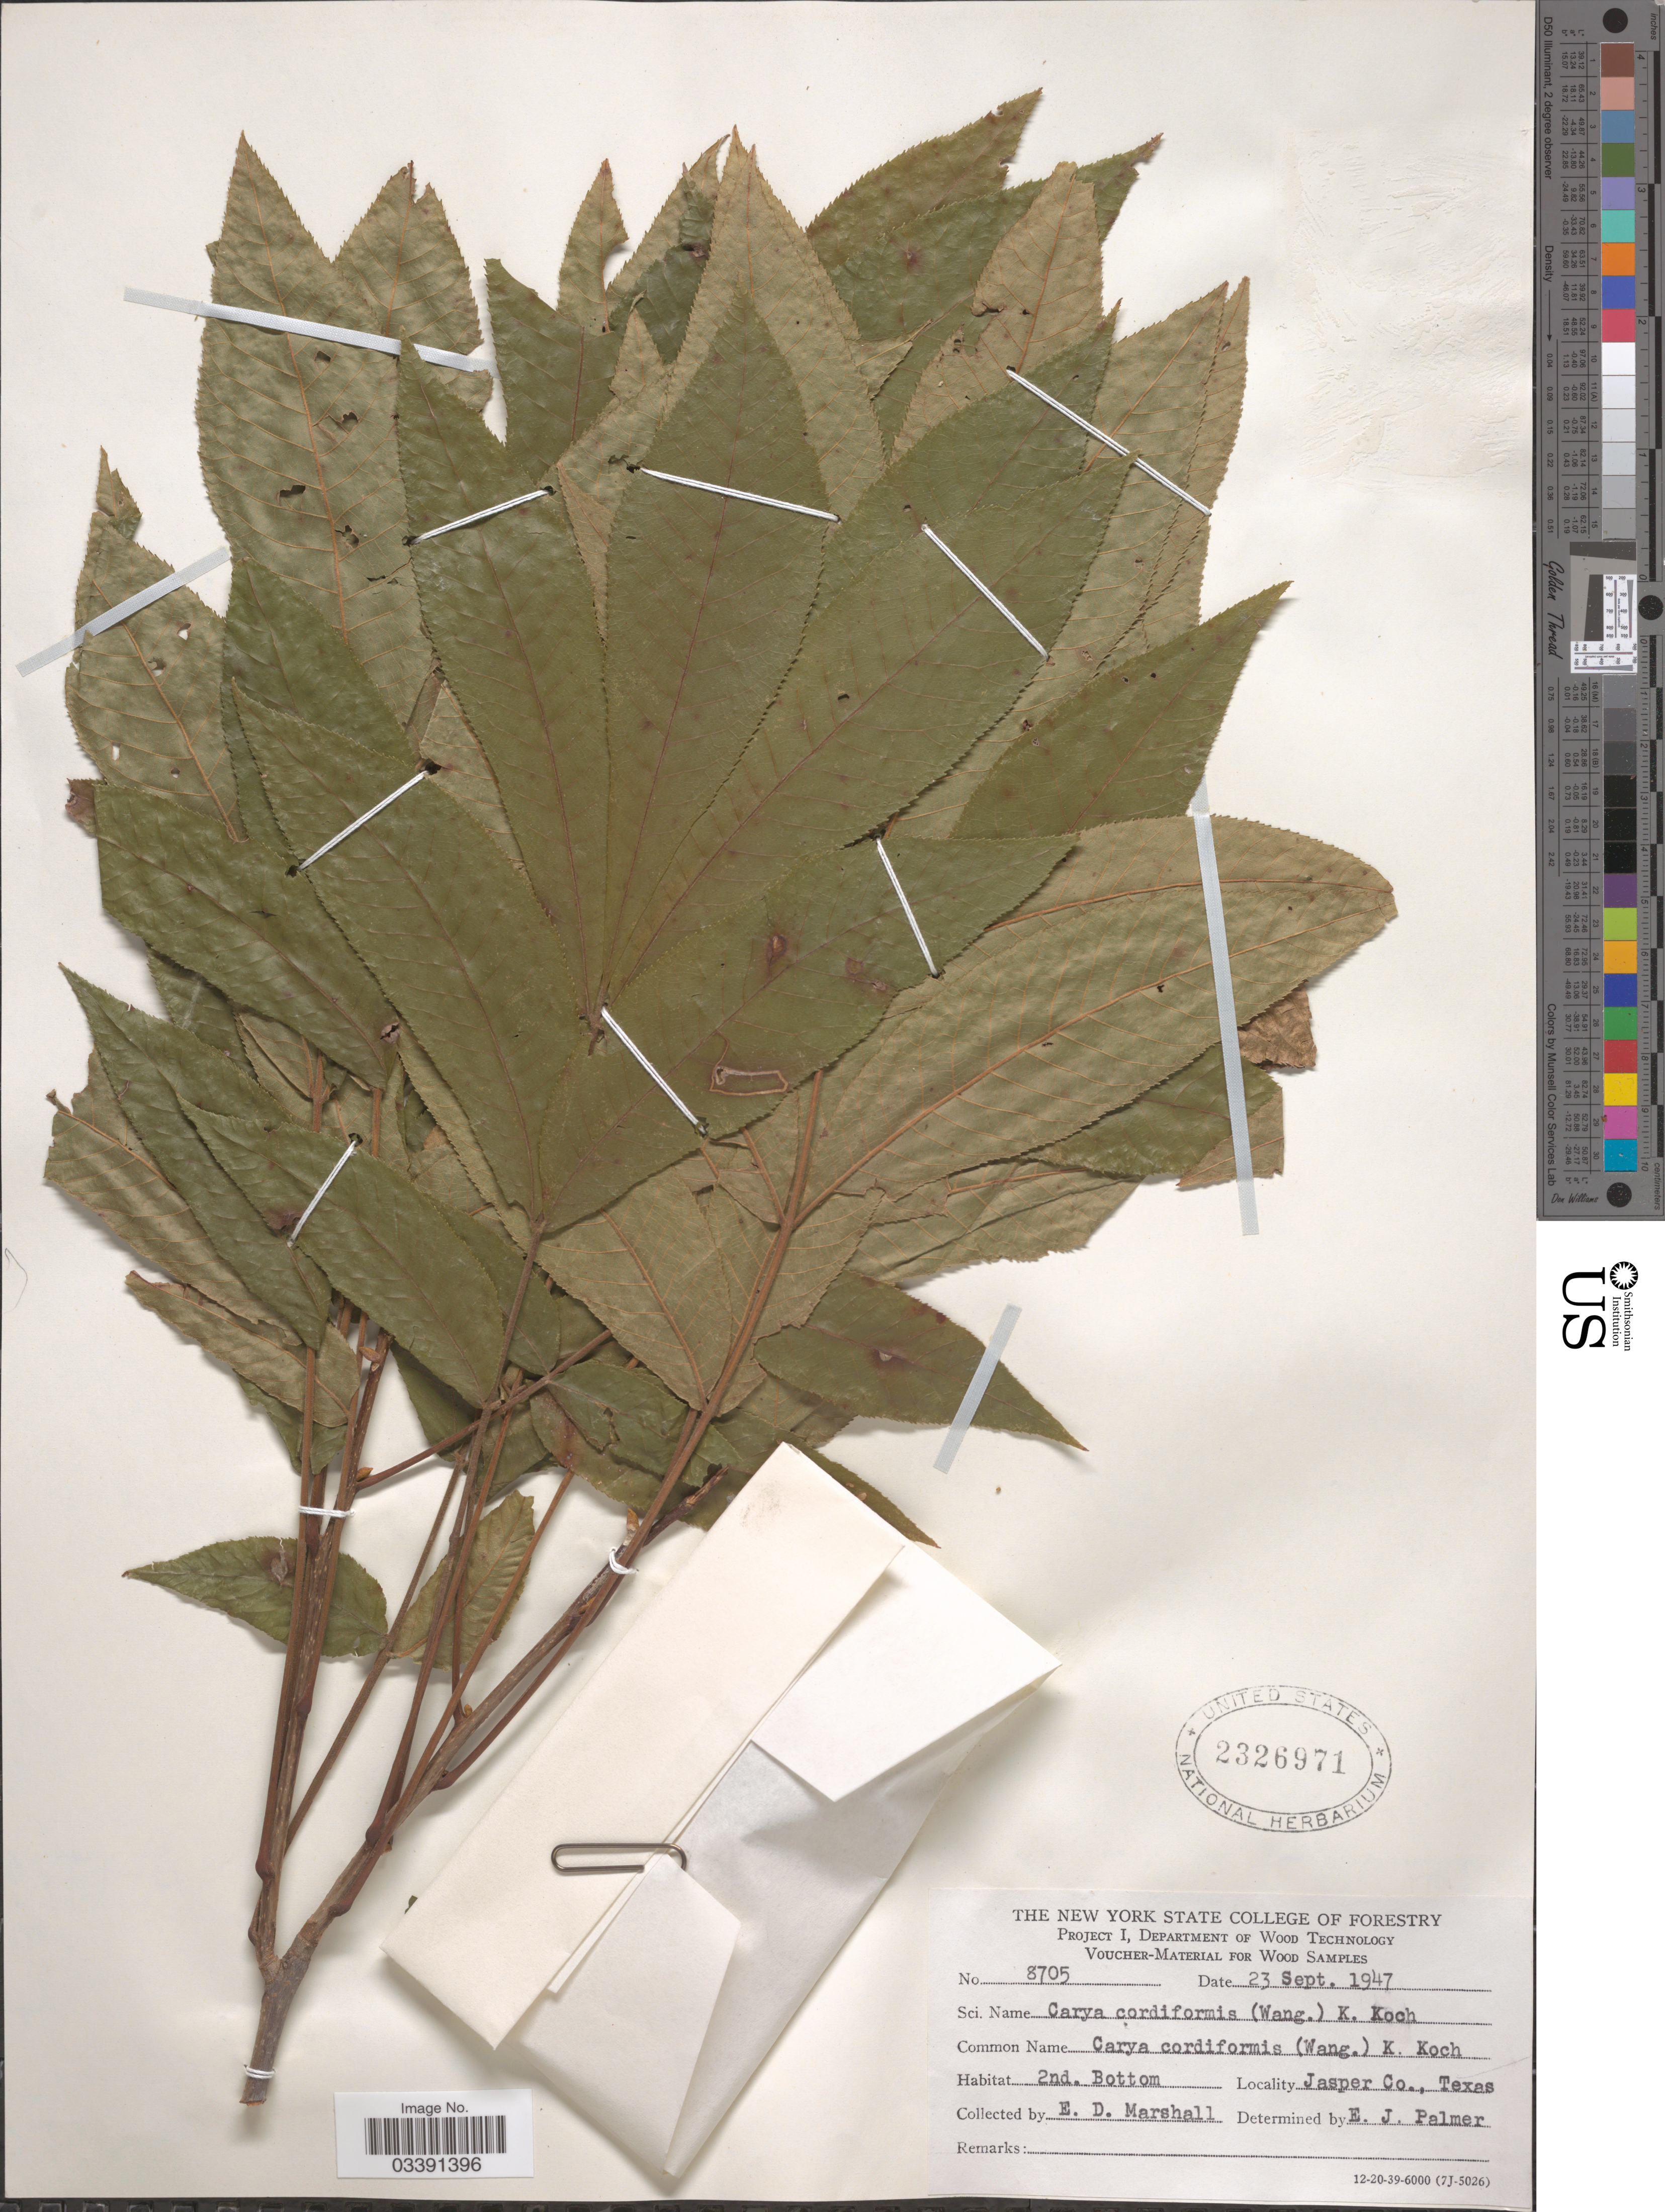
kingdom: Plantae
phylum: Tracheophyta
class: Magnoliopsida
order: Fagales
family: Juglandaceae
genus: Carya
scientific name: Carya cordiformis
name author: (Wangenh.) K. Koch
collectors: E. D. Marshall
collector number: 8705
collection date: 1947-09-23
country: United States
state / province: Texas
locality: Jasper Co.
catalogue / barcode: US 2326971